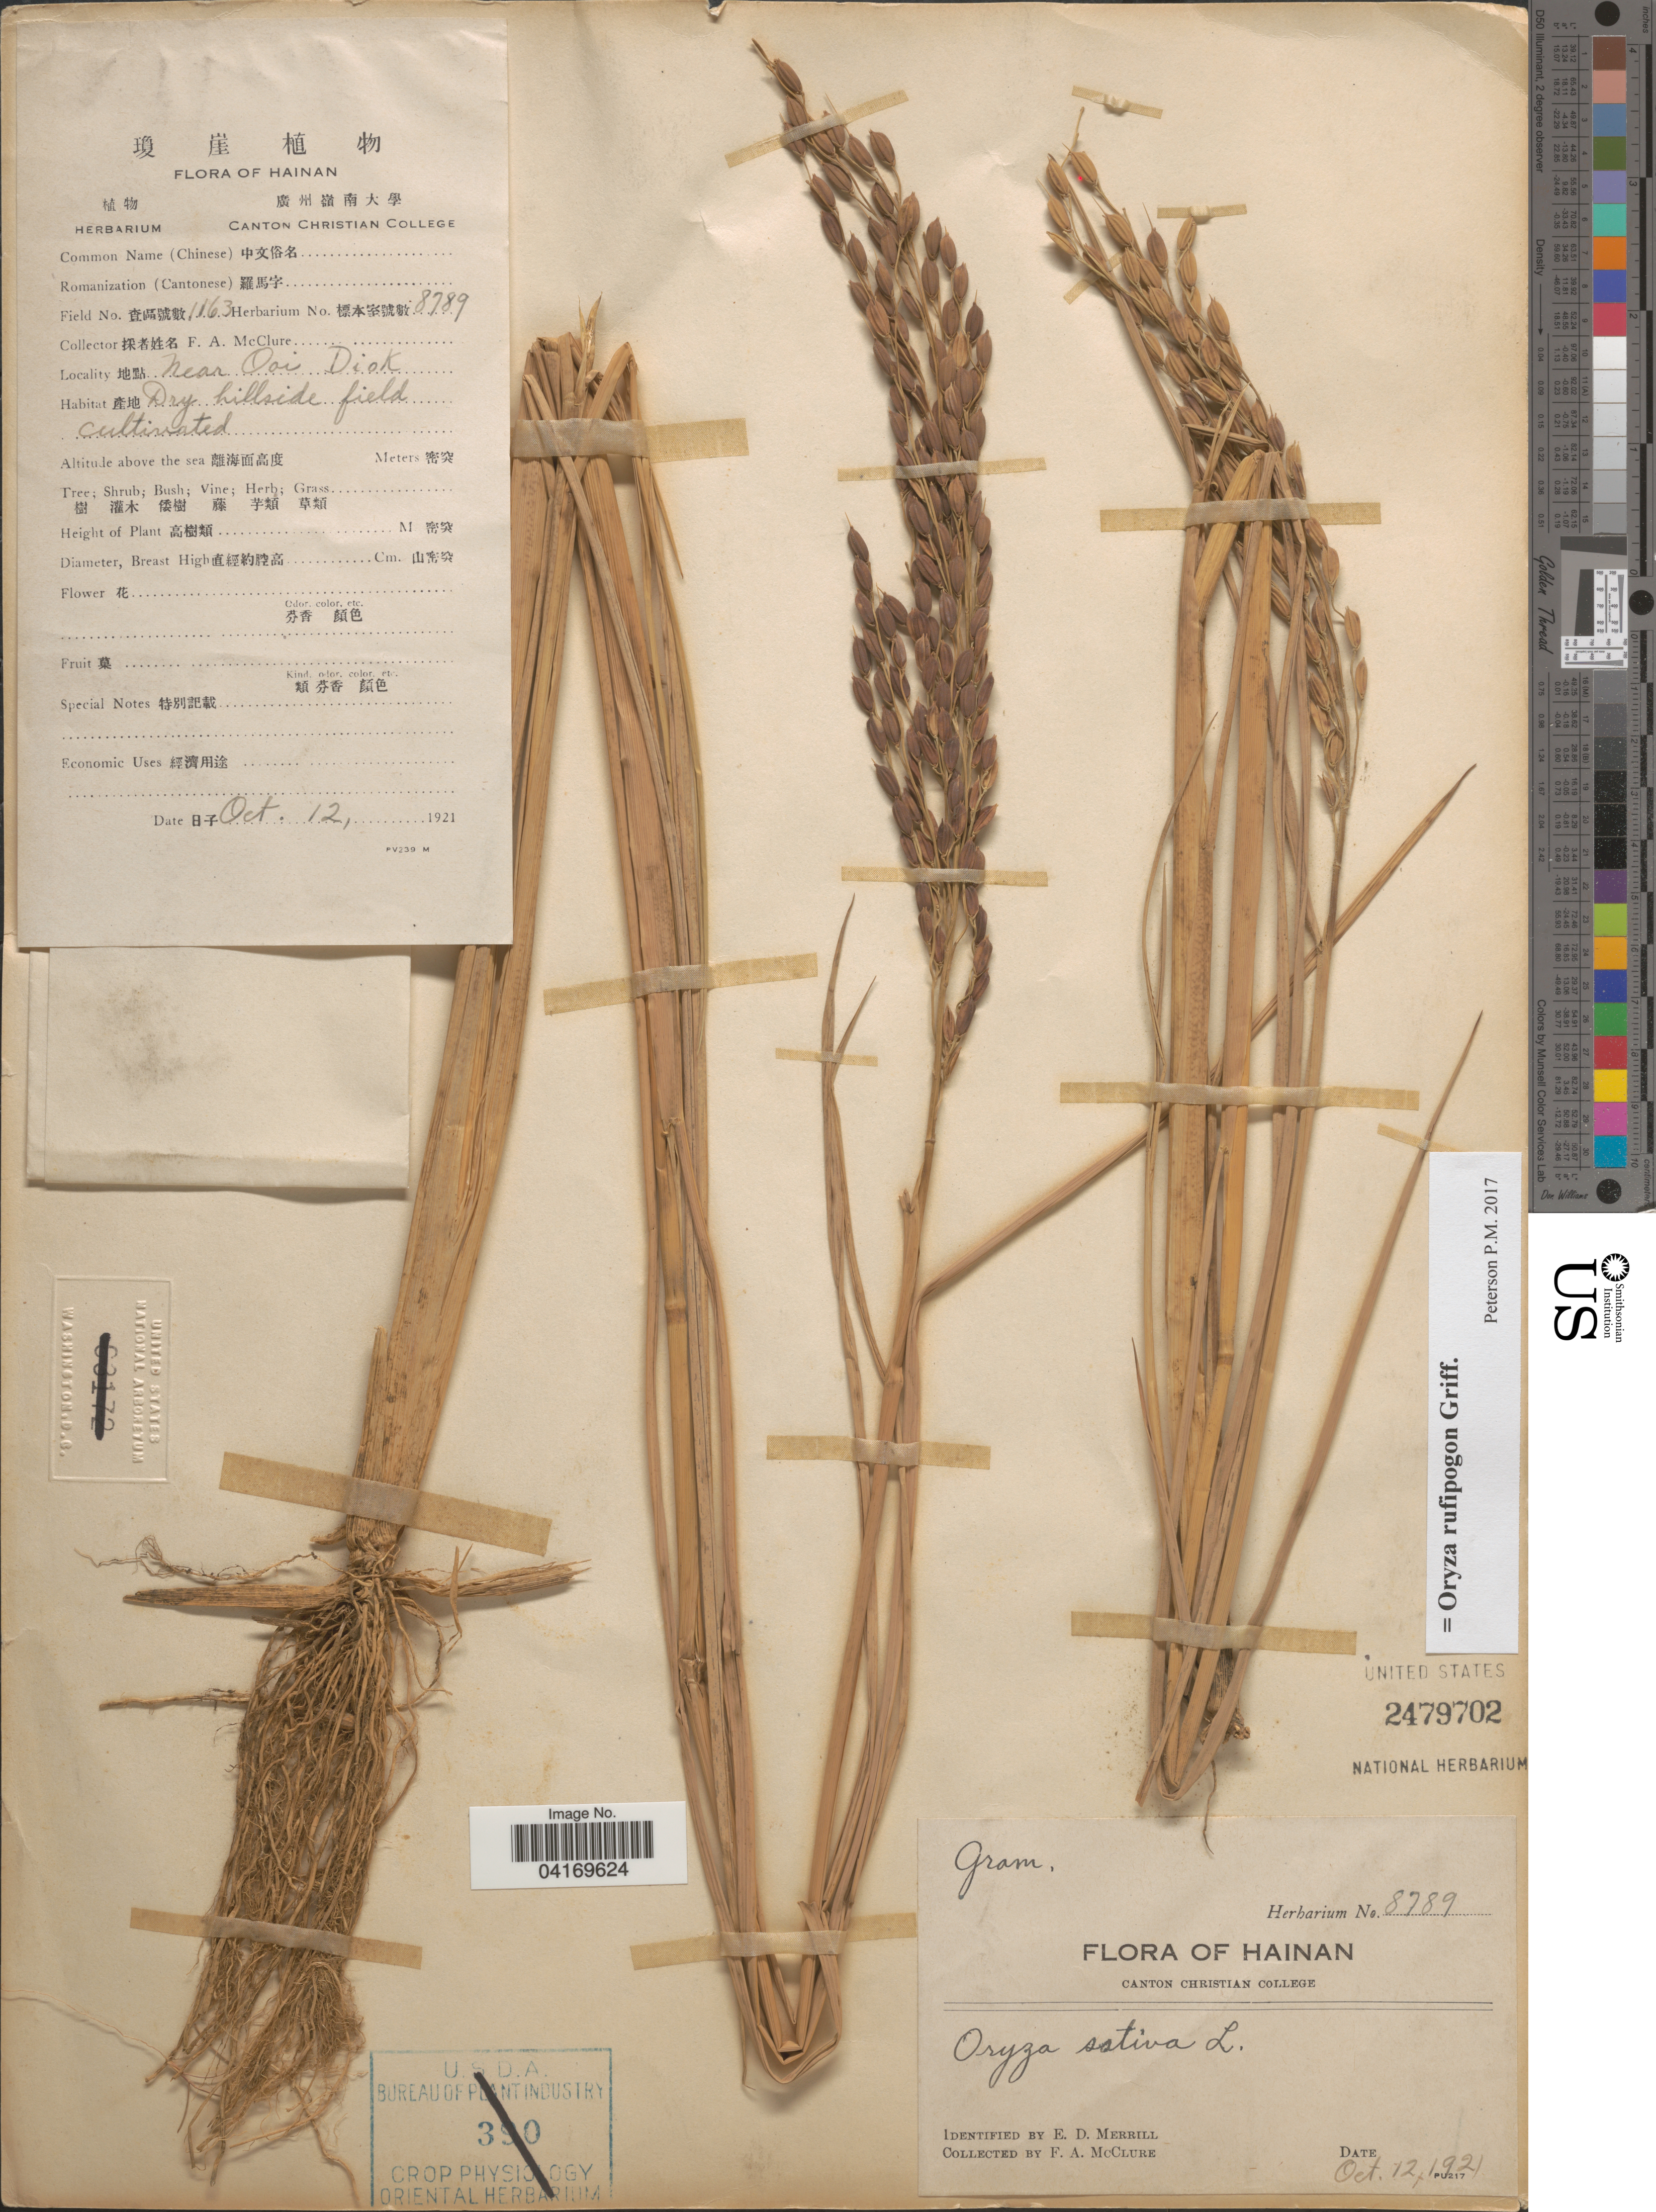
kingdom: Plantae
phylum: Tracheophyta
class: Liliopsida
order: Poales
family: Poaceae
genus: Oryza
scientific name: Oryza rufipogon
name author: Griffith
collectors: F. A. McClure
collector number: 1163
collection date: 1921-10-12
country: China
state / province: Hainan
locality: Near Ooi Diok.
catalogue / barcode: US 2479702